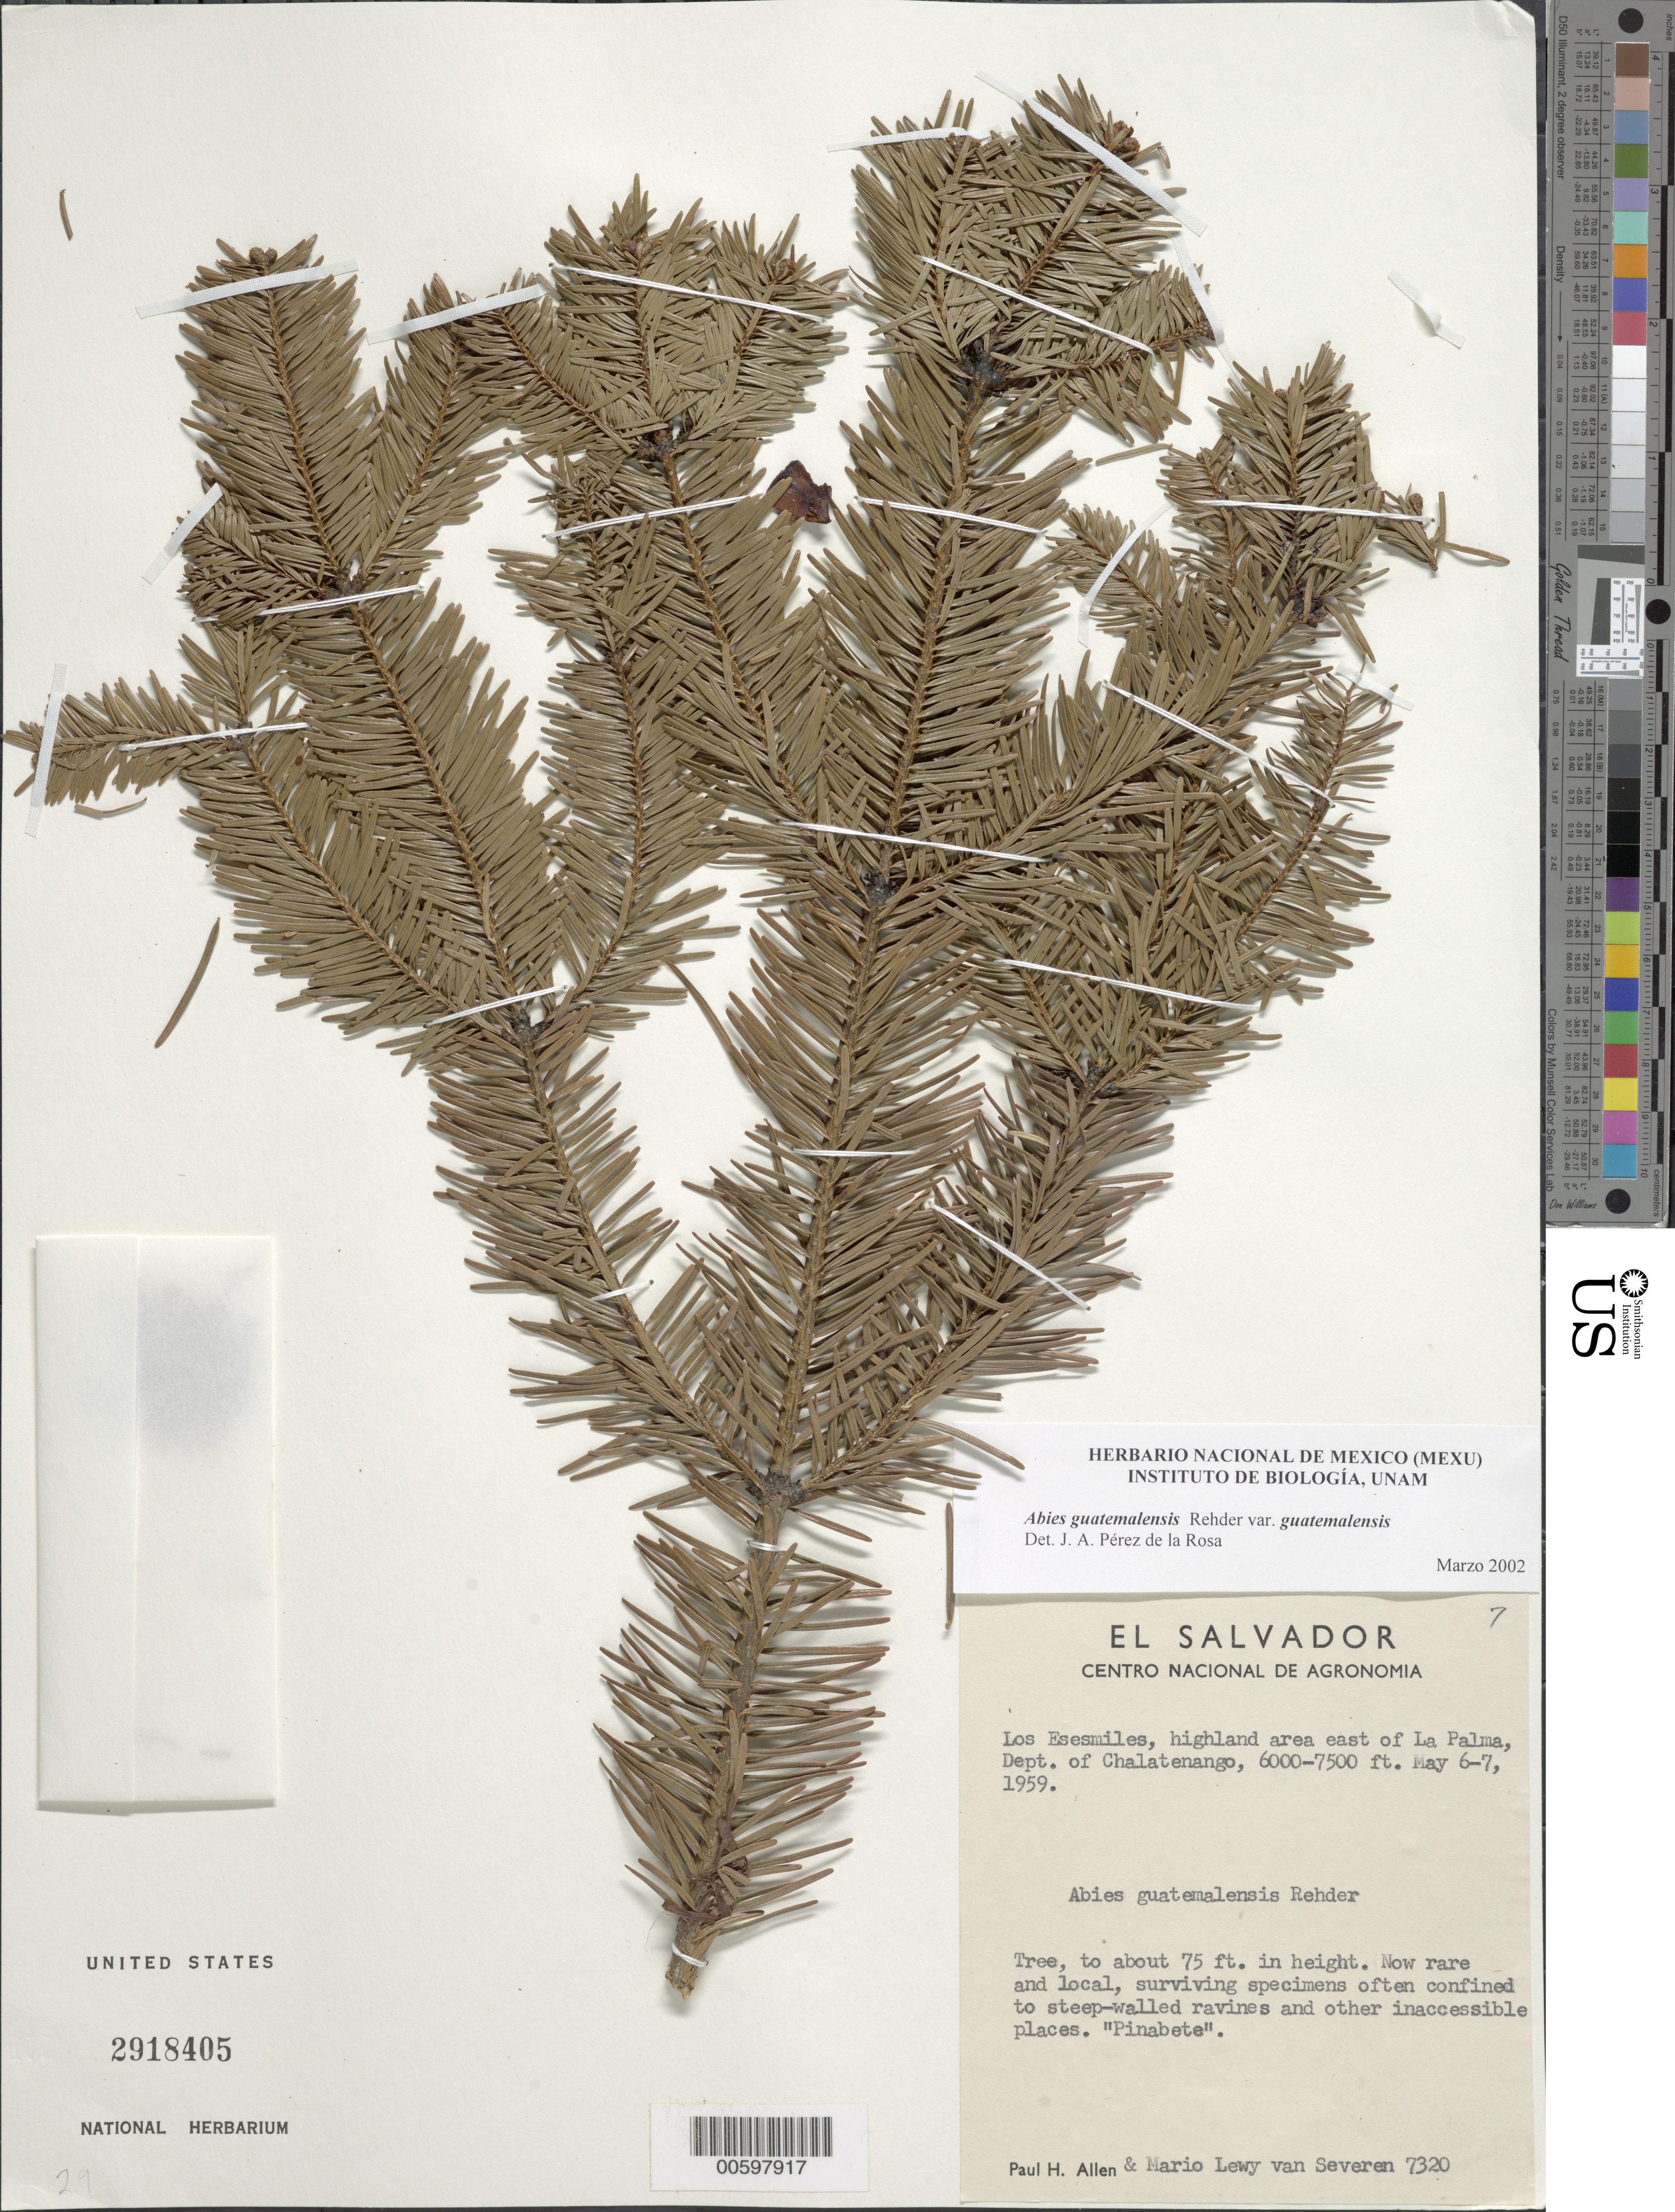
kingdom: Plantae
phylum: Tracheophyta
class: Pinopsida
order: Pinales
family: Pinaceae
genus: Abies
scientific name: Abies guatemalensis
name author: Rehder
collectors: P. H. Allen & M. Van Severen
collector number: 7320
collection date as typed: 06 May 1959 to 07 May 1959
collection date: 1959-05-06/1959-05-07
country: El Salvador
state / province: Chalatenango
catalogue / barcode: US 2918405